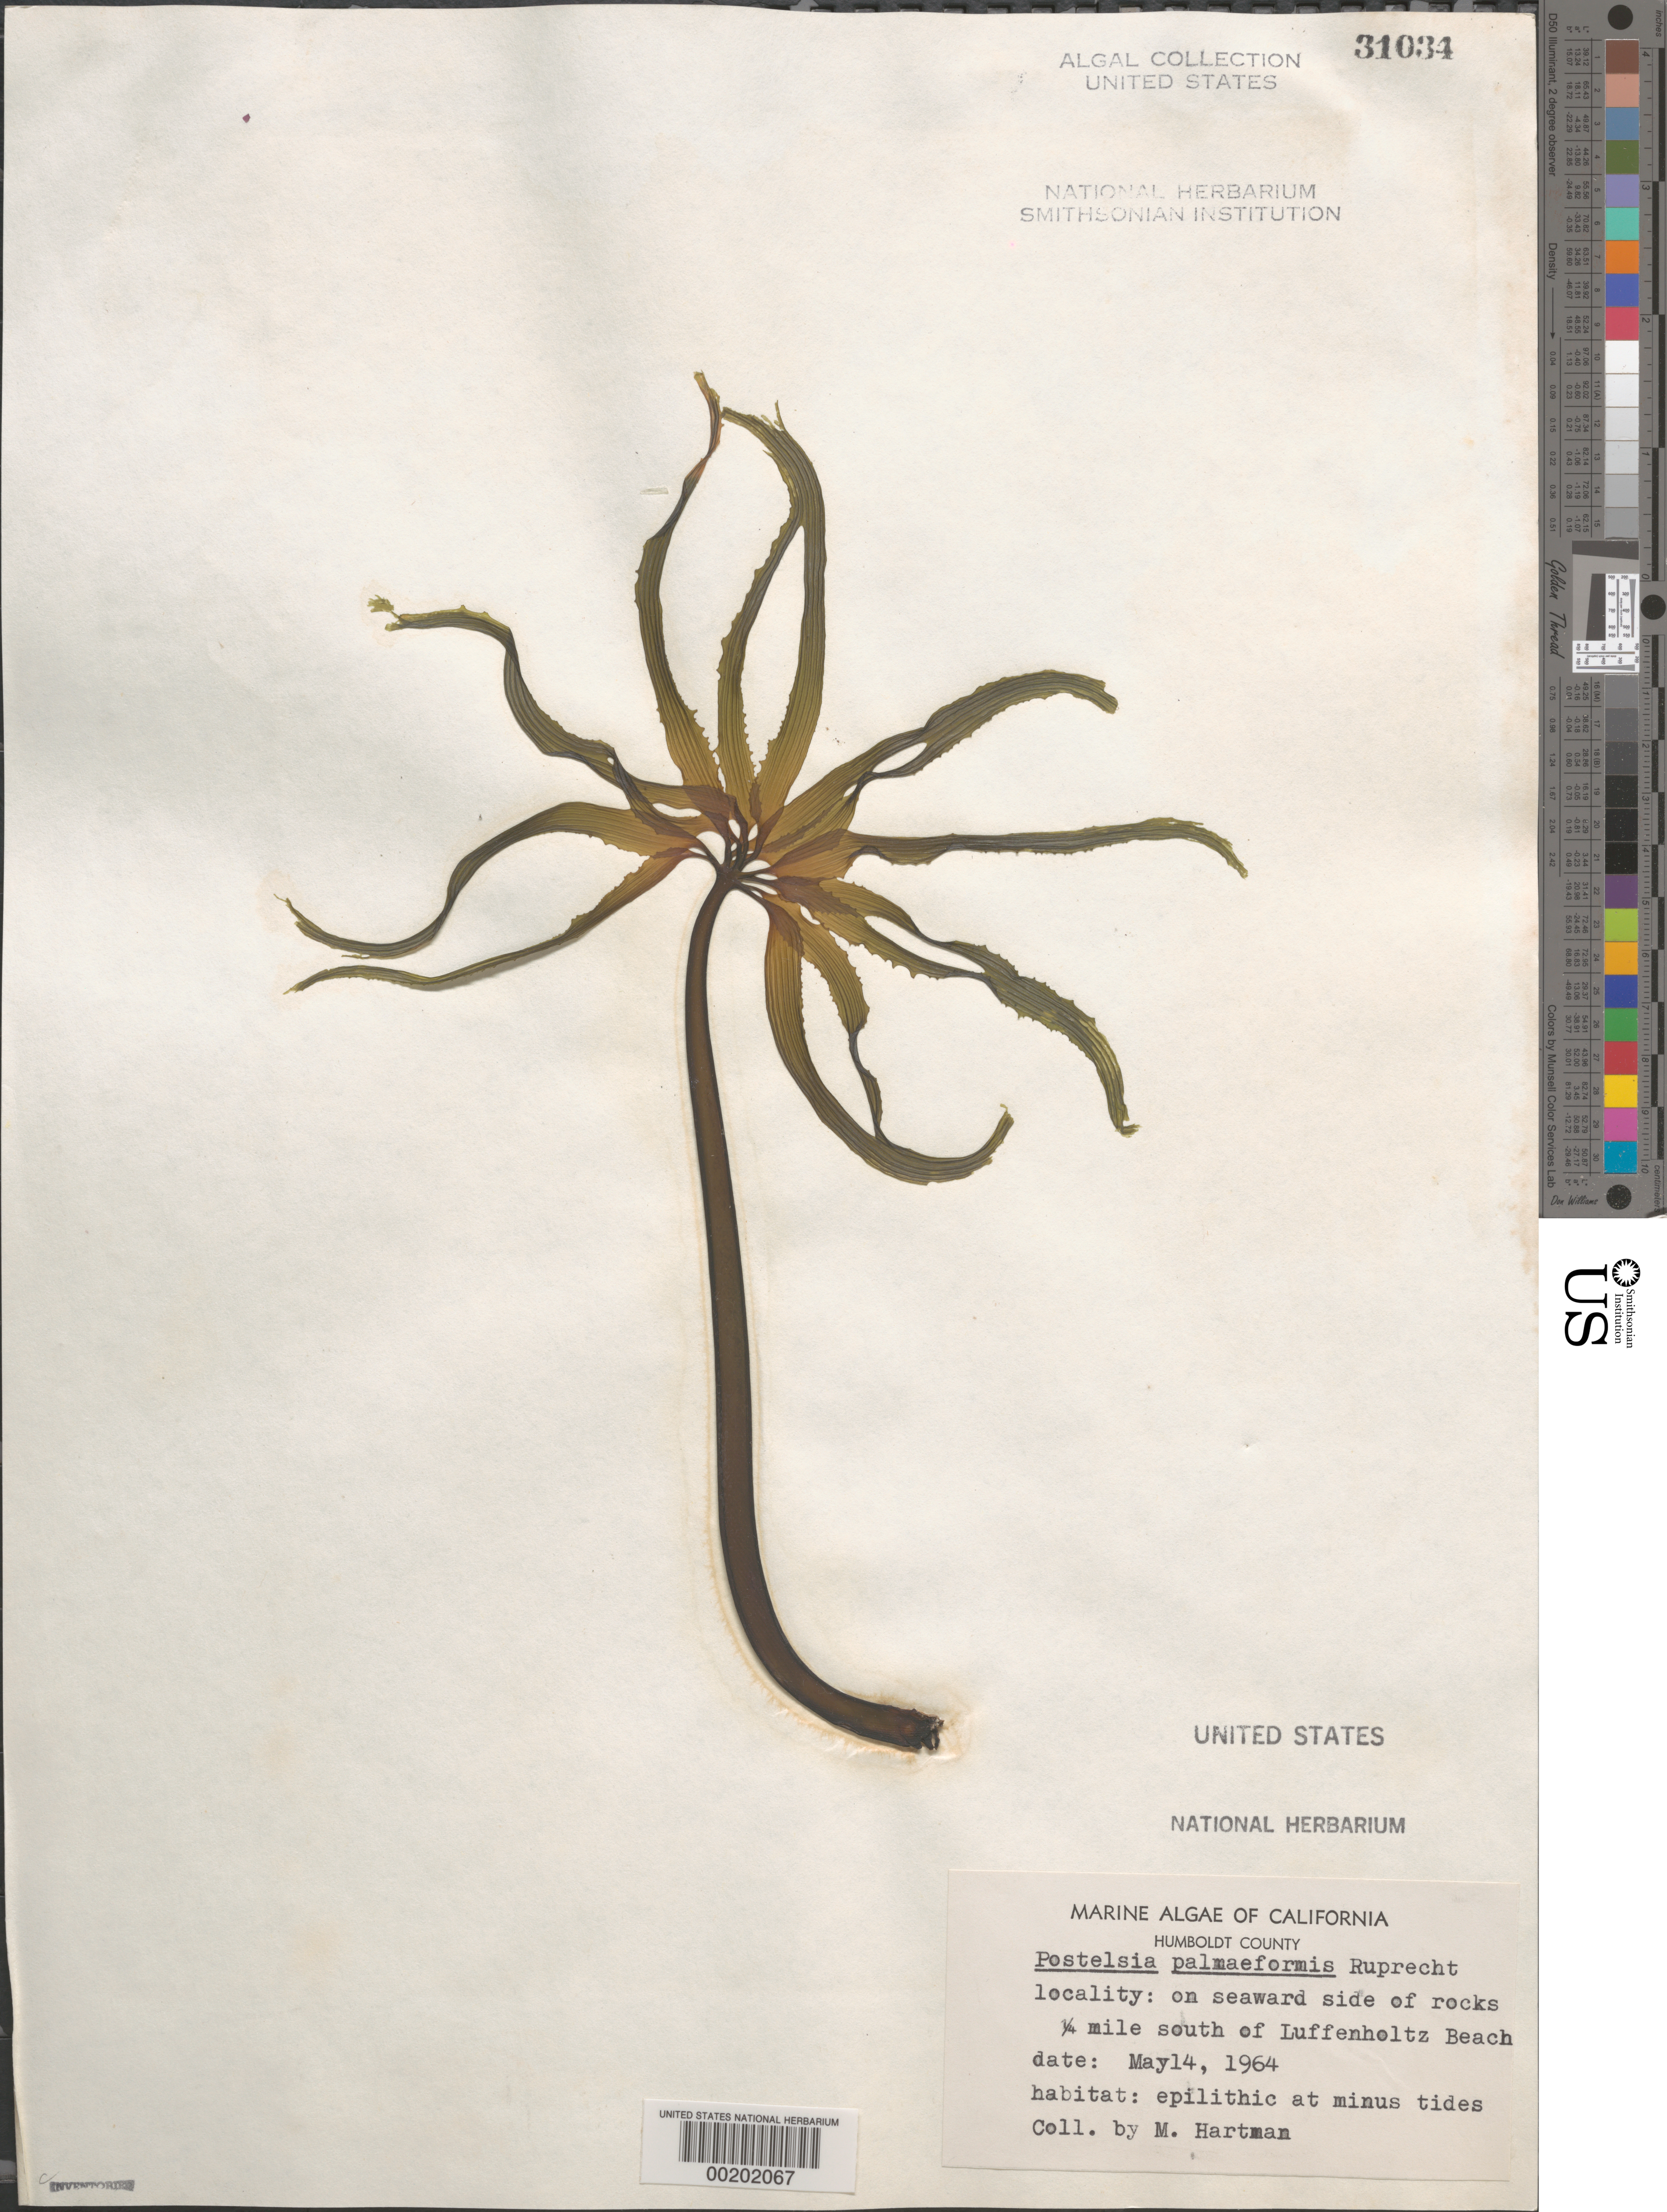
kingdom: Chromista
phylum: Ochrophyta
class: Phaeophyceae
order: Laminariales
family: Laminariaceae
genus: Postelsia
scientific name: Postelsia palmaeformis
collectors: M. Hartman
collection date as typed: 14 May 1964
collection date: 1964-05-14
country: United States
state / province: California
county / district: Humboldt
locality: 0.25 mile south of Luffenholtz Beach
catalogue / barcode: US 31034